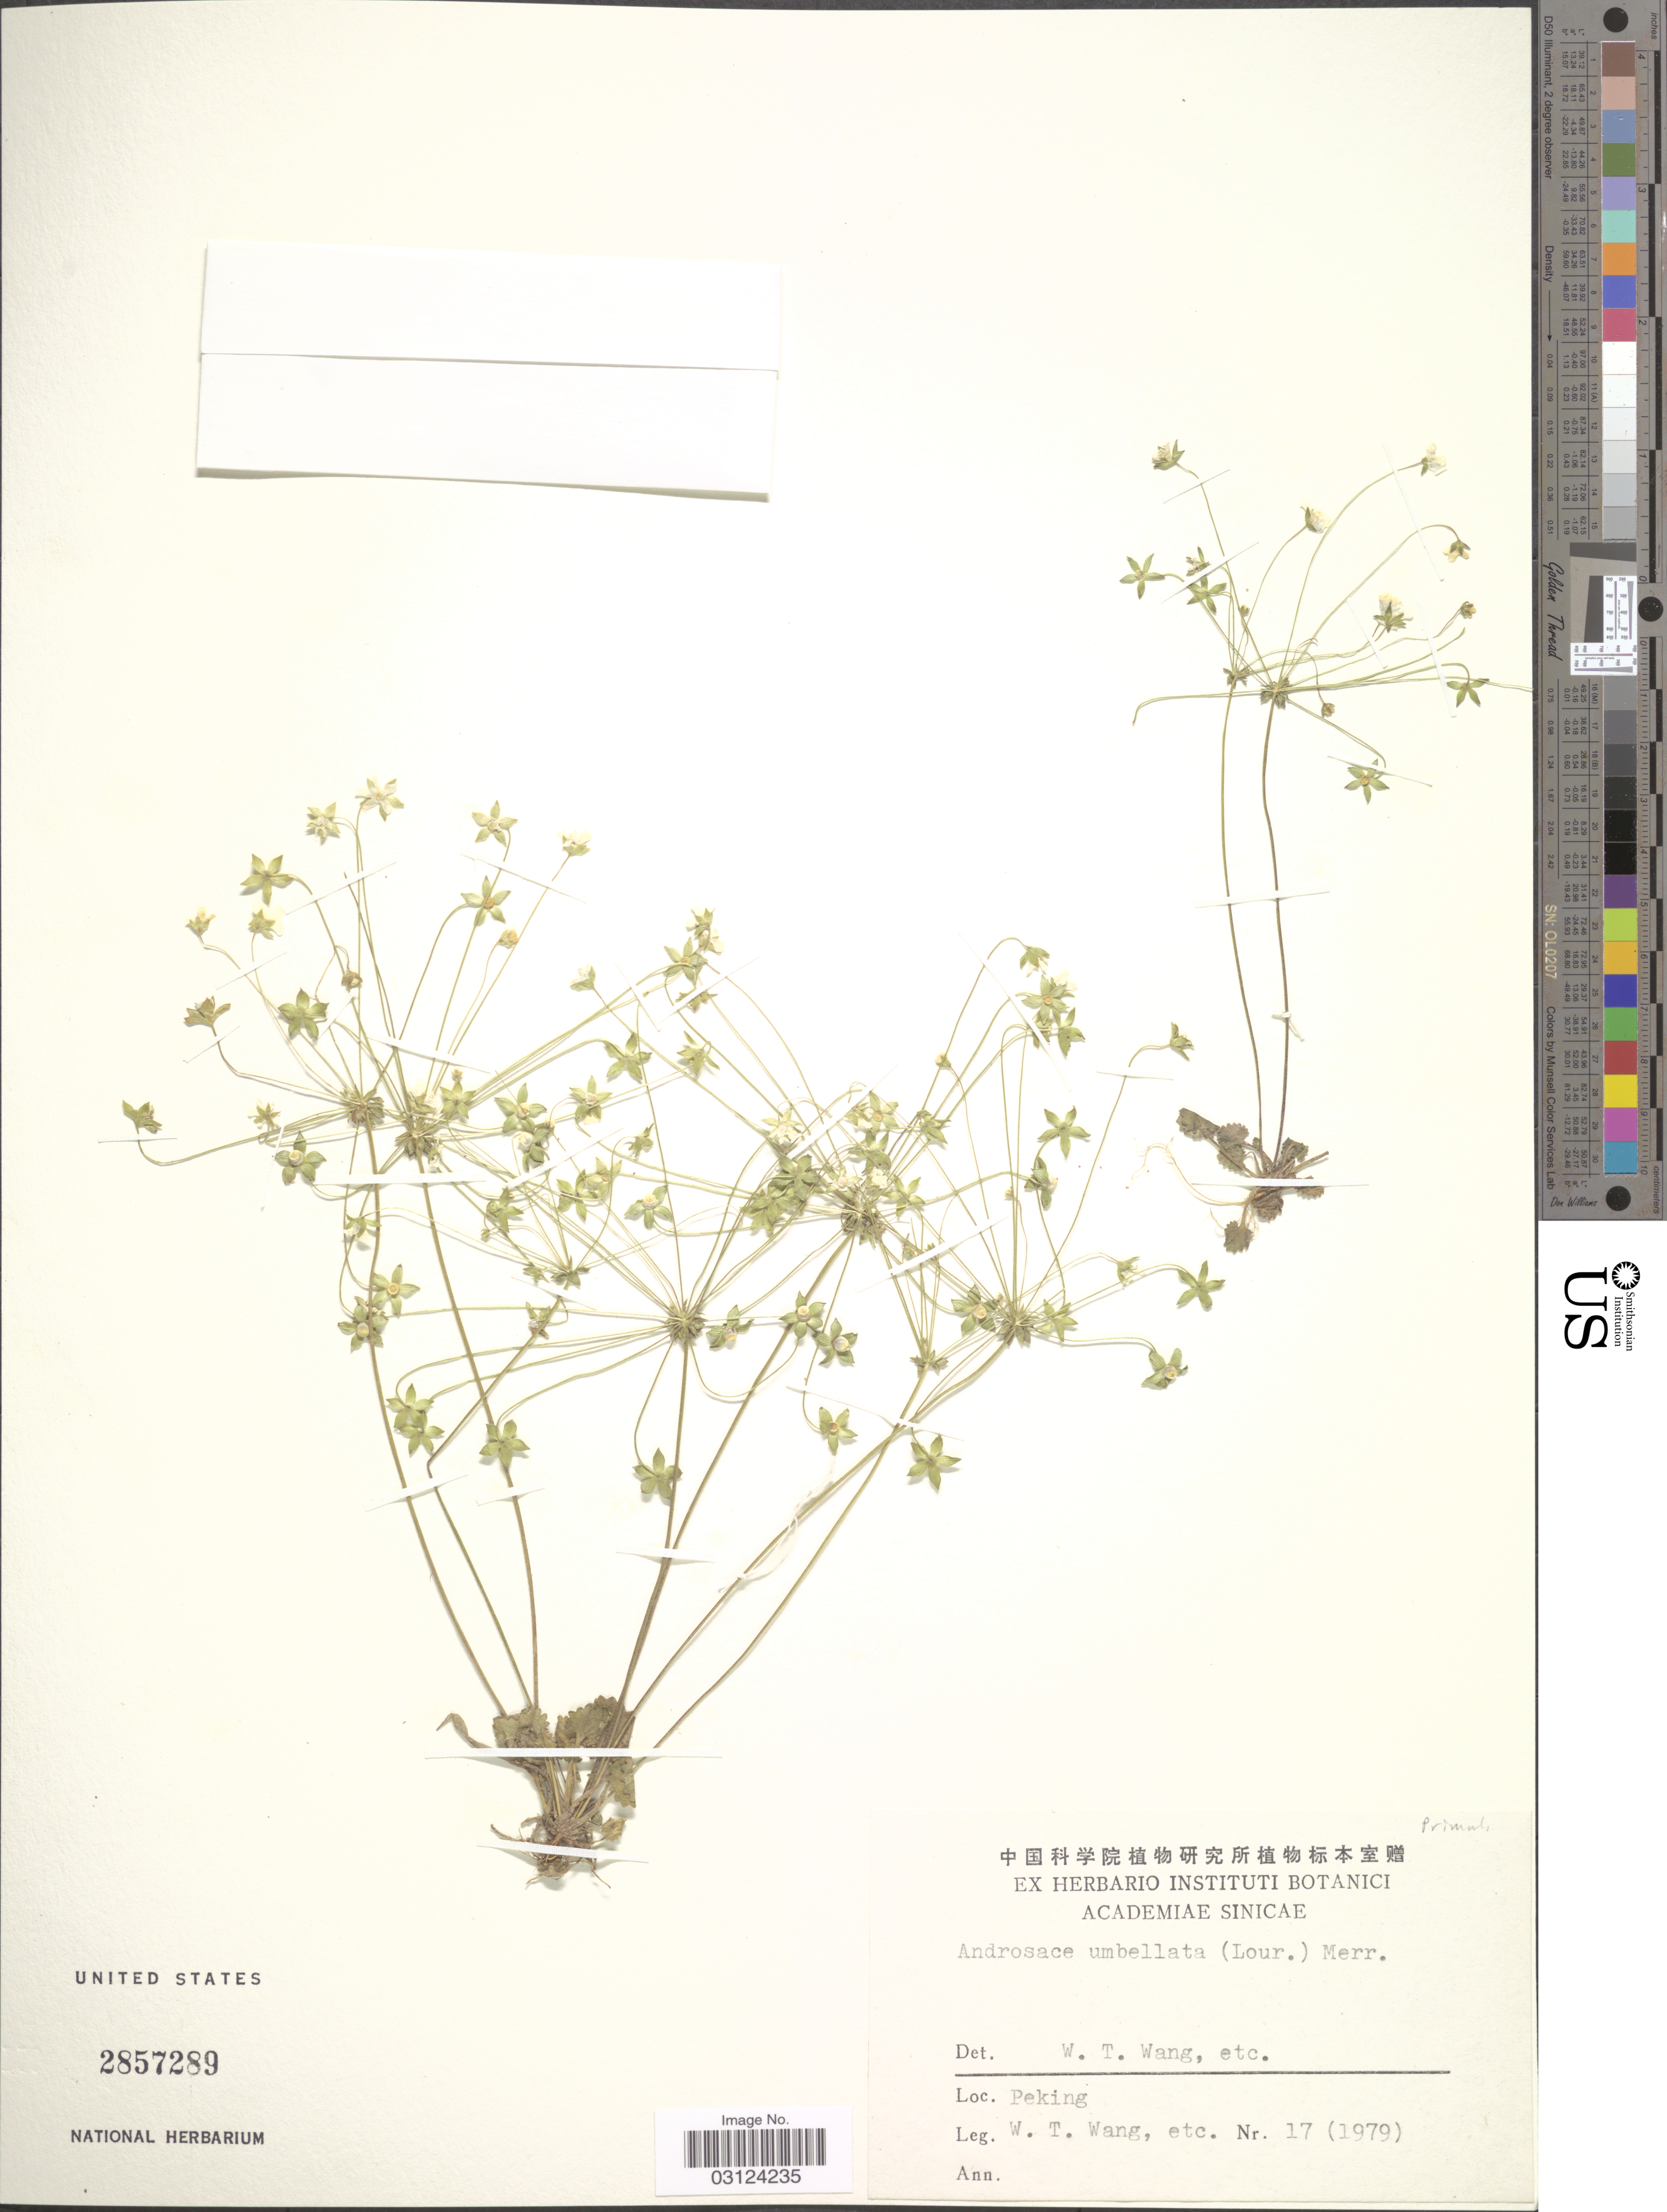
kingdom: Plantae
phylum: Tracheophyta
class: Magnoliopsida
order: Ericales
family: Primulaceae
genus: Androsace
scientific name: Androsace umbellata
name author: (Lour.) Merr.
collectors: W. T. Wang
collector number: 17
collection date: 1979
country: China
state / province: Beijing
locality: Peking.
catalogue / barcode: US 2857289